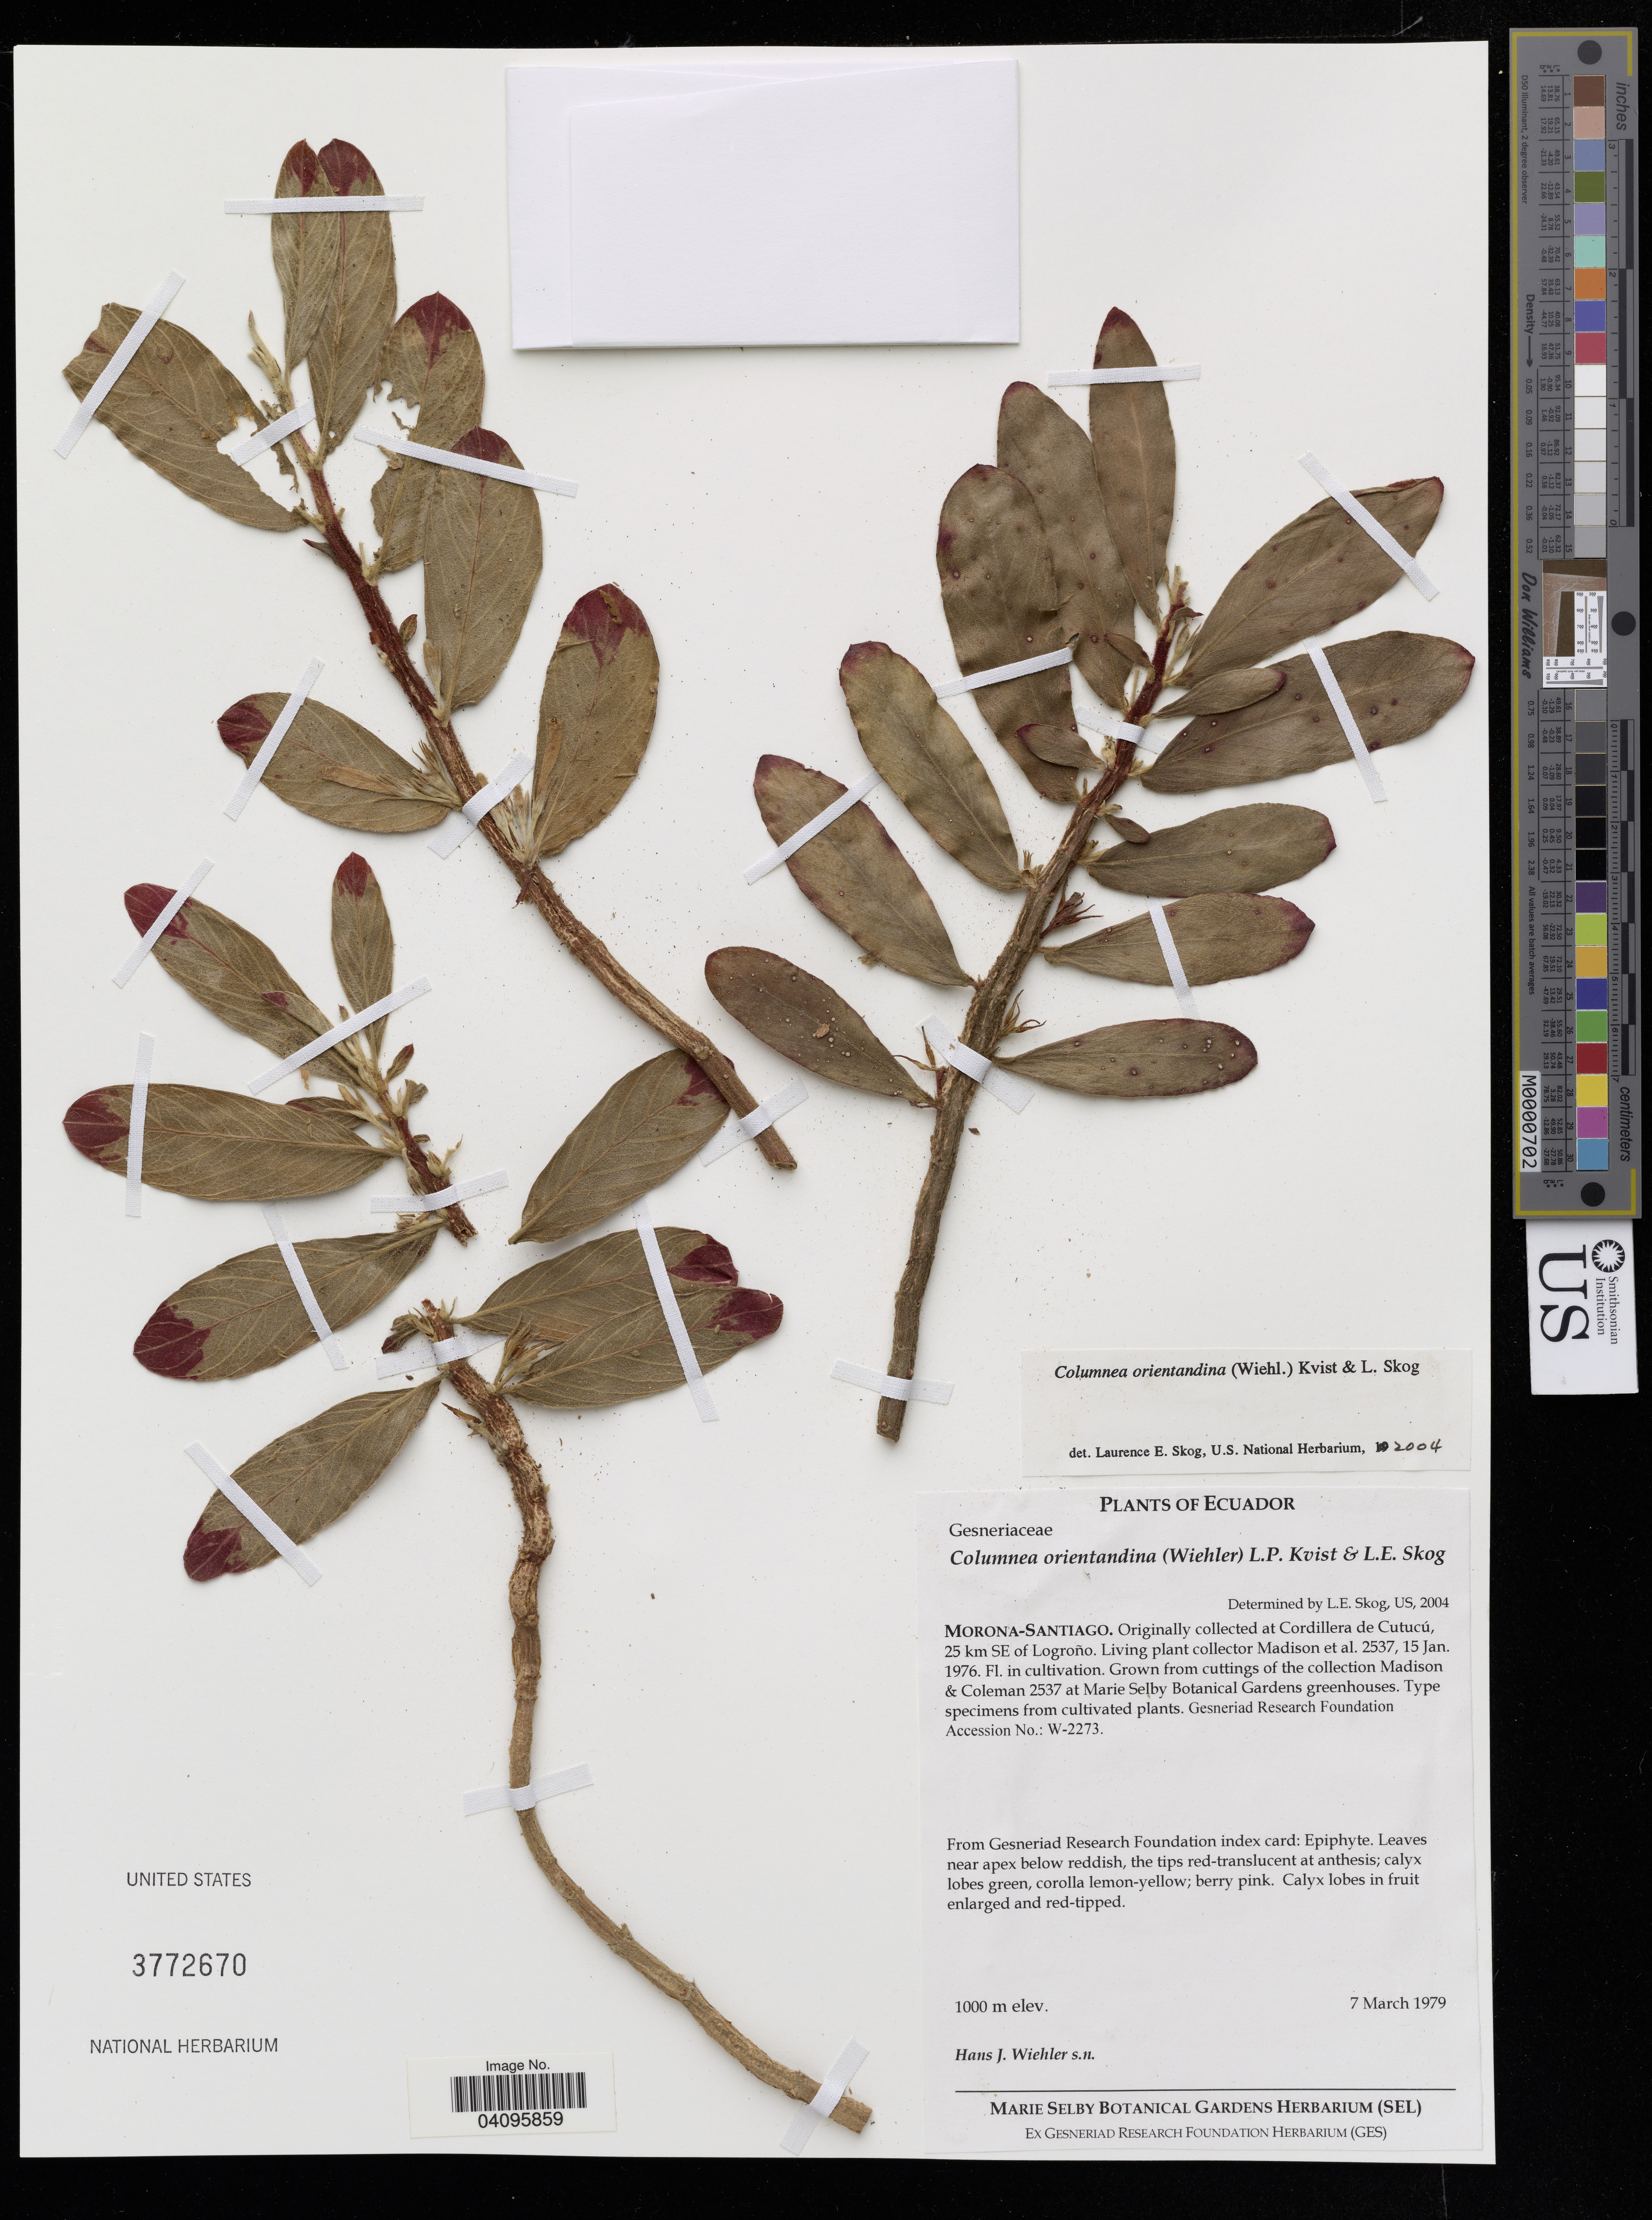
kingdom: Plantae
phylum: Tracheophyta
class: Magnoliopsida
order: Lamiales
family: Gesneriaceae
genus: Columnea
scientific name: Columnea orientandina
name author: (Wiehler) L.P. Kvist & L.E. Skog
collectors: H. J. Wiehler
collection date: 1979-03-07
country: Ecuador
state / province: Morona-Santiago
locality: Originally collected at Cordillera de Cutucú, 25 km SE of Logroño.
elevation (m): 1000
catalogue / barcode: US 3772670